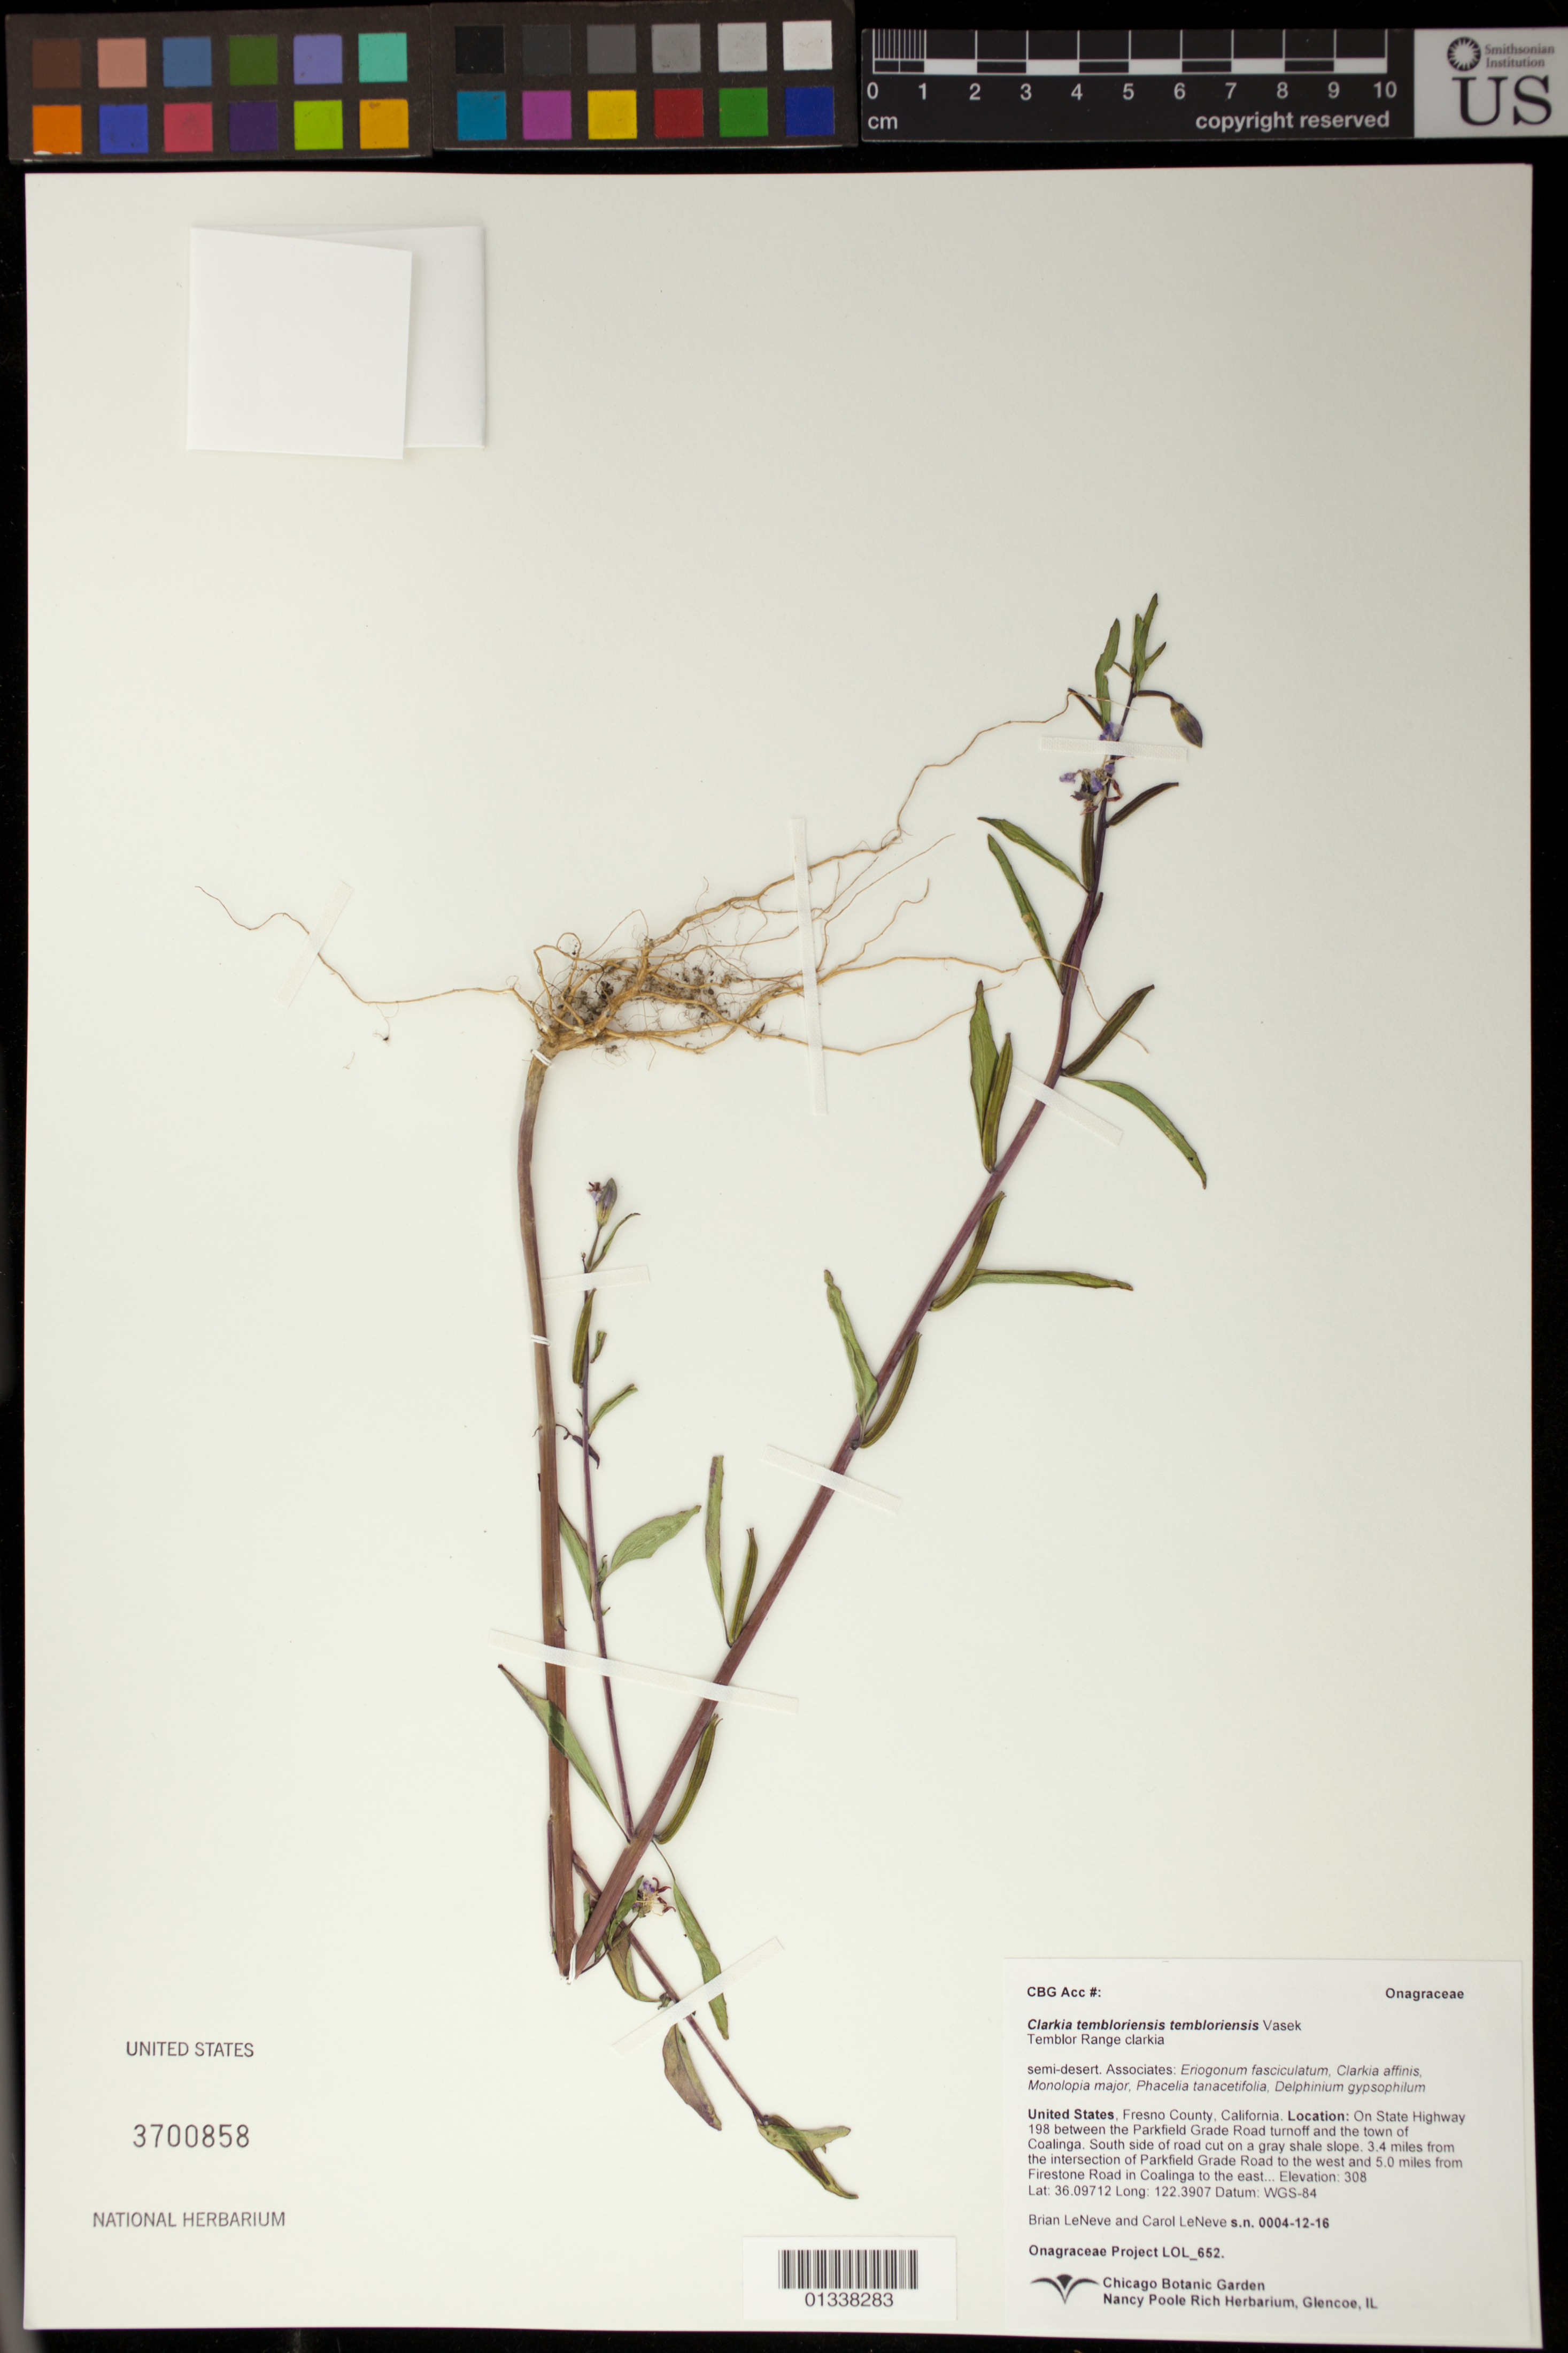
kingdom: Plantae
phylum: Tracheophyta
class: Magnoliopsida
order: Myrtales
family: Onagraceae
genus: Clarkia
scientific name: Clarkia tembloriensis subsp. tembloriensis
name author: Vasek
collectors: B. LeNeve & C. LeNeve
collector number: LOL 652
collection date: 2016-04-12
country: United States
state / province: California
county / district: Fresno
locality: On State Highway 198 between the Parkfield Grade Road turnoff and the town of Coalinga. South side of road cut on a gray shale slope. 3.4 miles from the intersection of Parkfield Grade Road to the west and 5.0 miles from Firestone Road in Coalinga to the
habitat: semi-desert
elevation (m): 308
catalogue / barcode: US 3700858